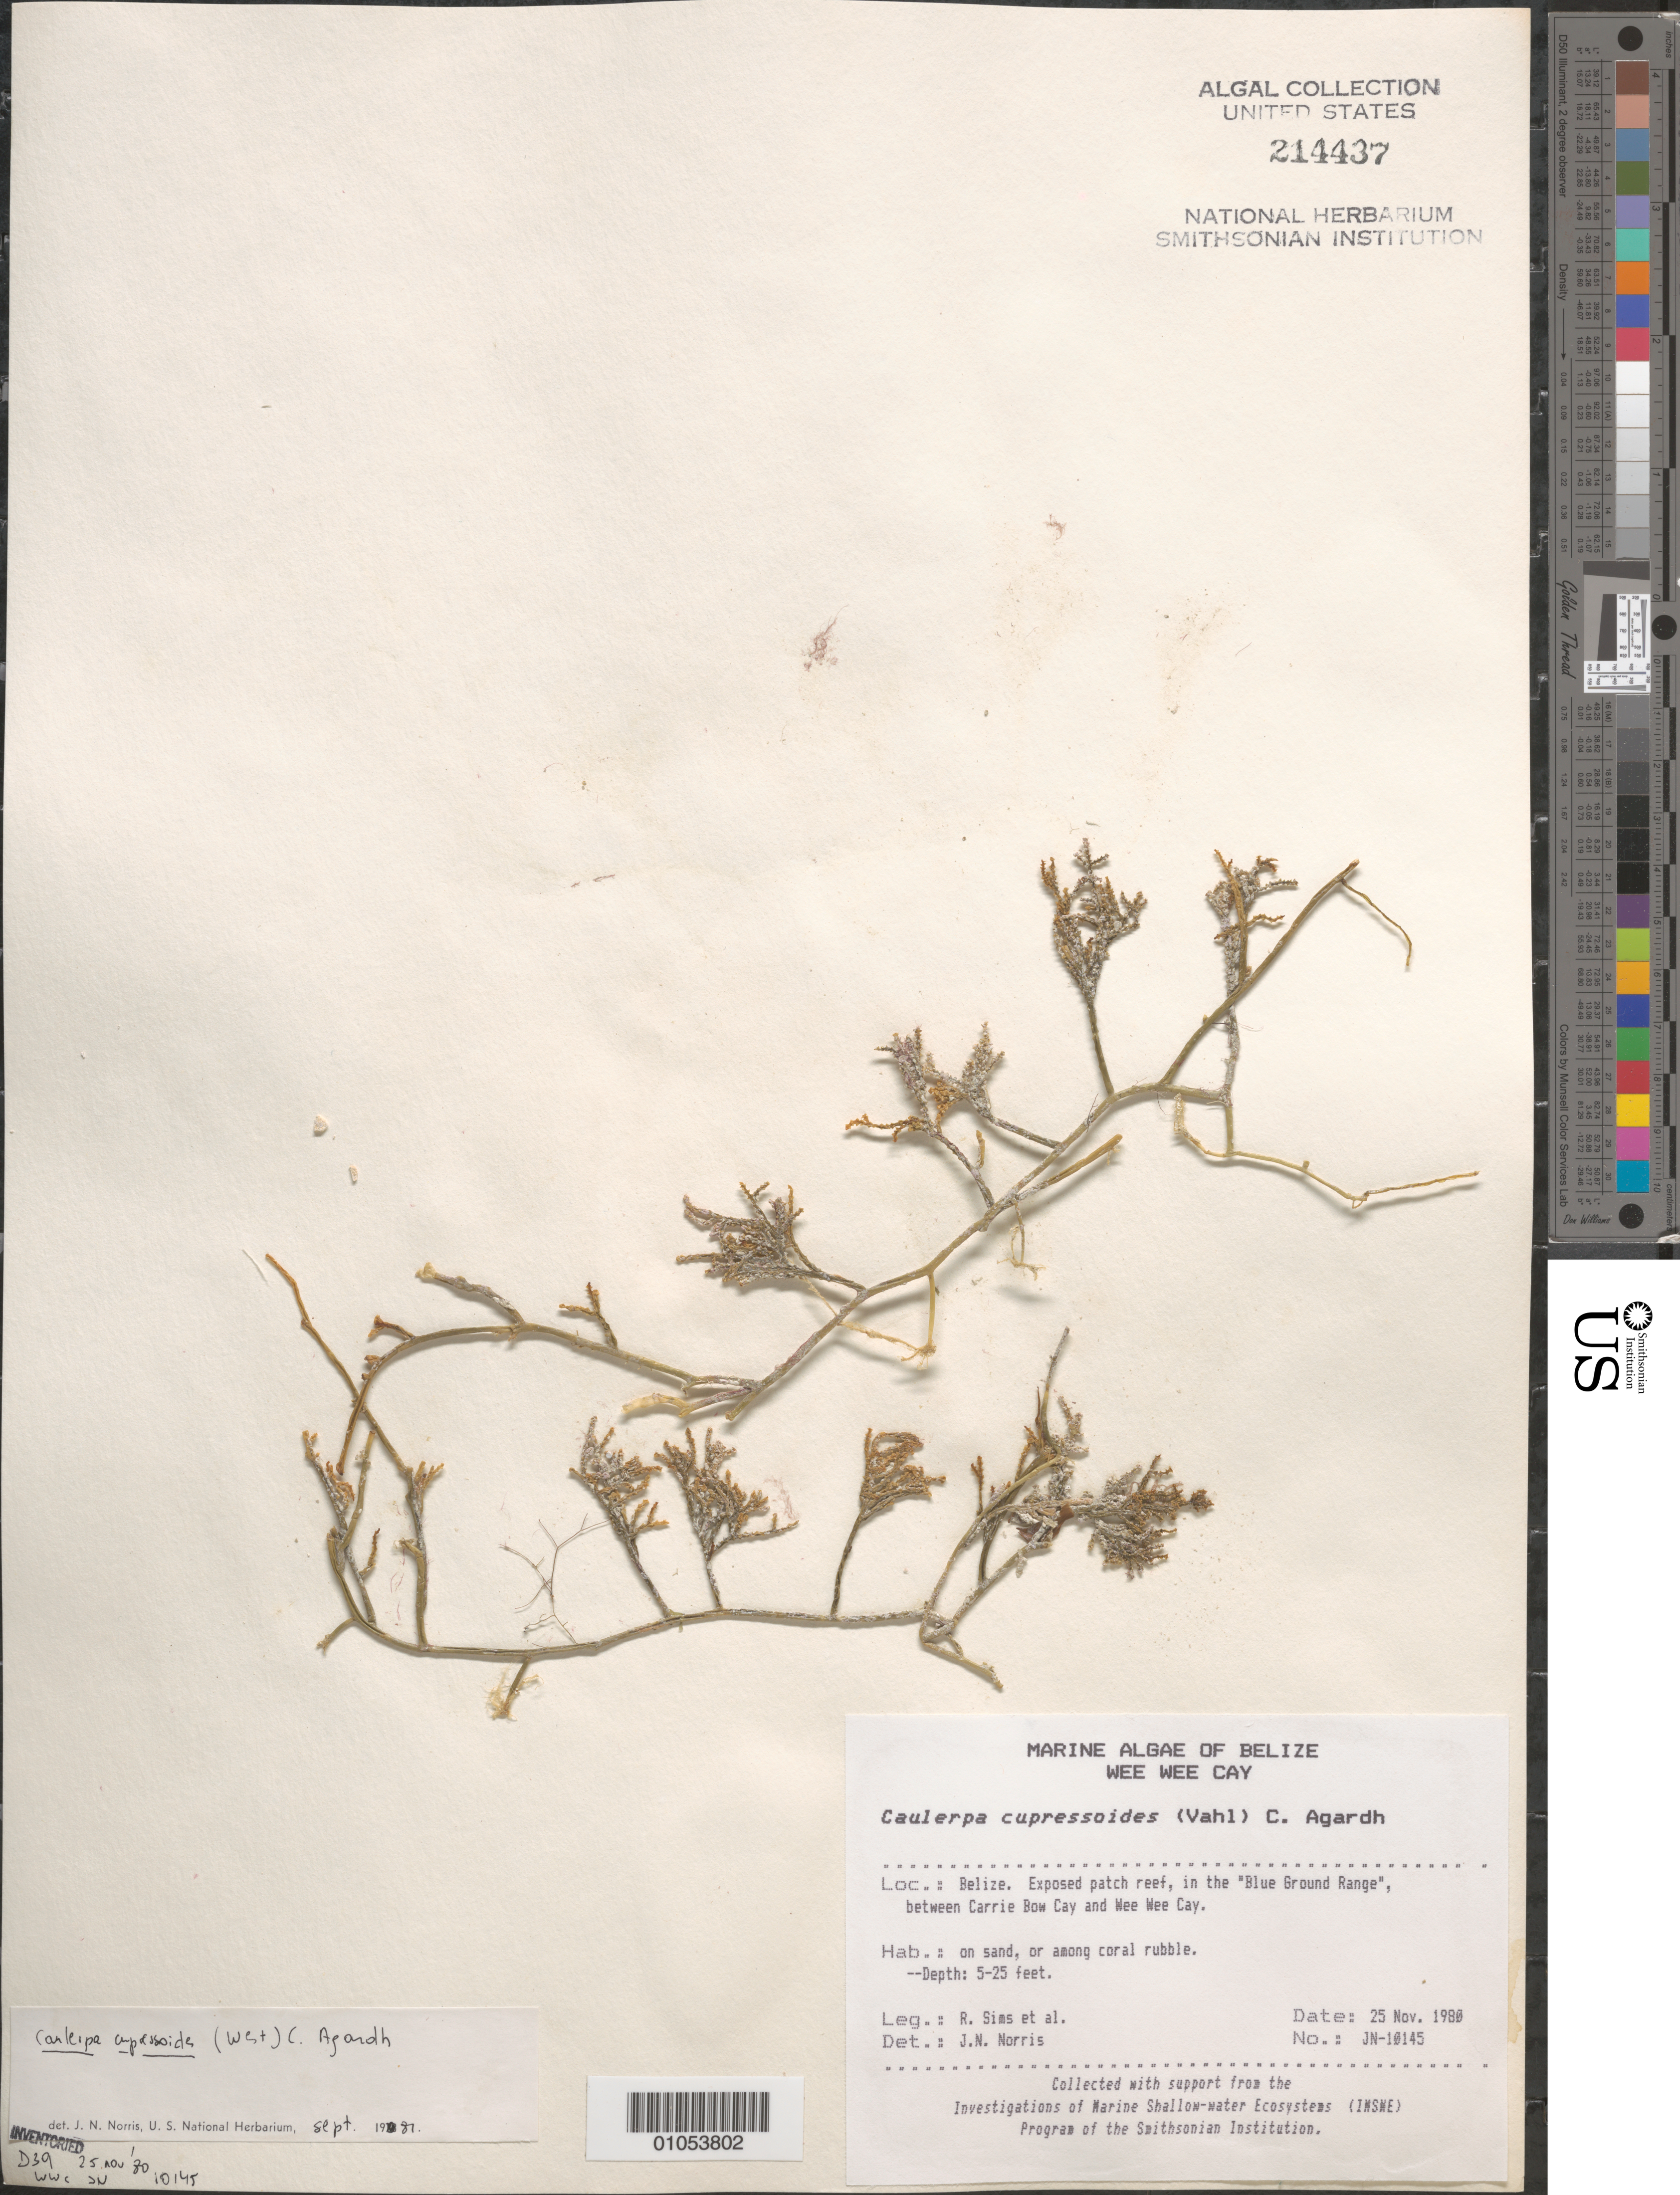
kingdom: Plantae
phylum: Chlorophyta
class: Ulvophyceae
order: Bryopsidales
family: Caulerpaceae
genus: Caulerpa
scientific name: Caulerpa cupressoides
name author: (Vahl) C. Agardh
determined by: Norris, James N.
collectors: R. H. Sims, M. M. Littler & K. E. Bucher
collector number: JN-10145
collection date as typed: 25 Nov 1980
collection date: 1980-11-25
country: Belize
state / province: Stann Creek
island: Wee Wee Cay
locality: Blue Ground Range, between Carrie Bow Cay and Wee Wee Cay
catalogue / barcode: US 214437